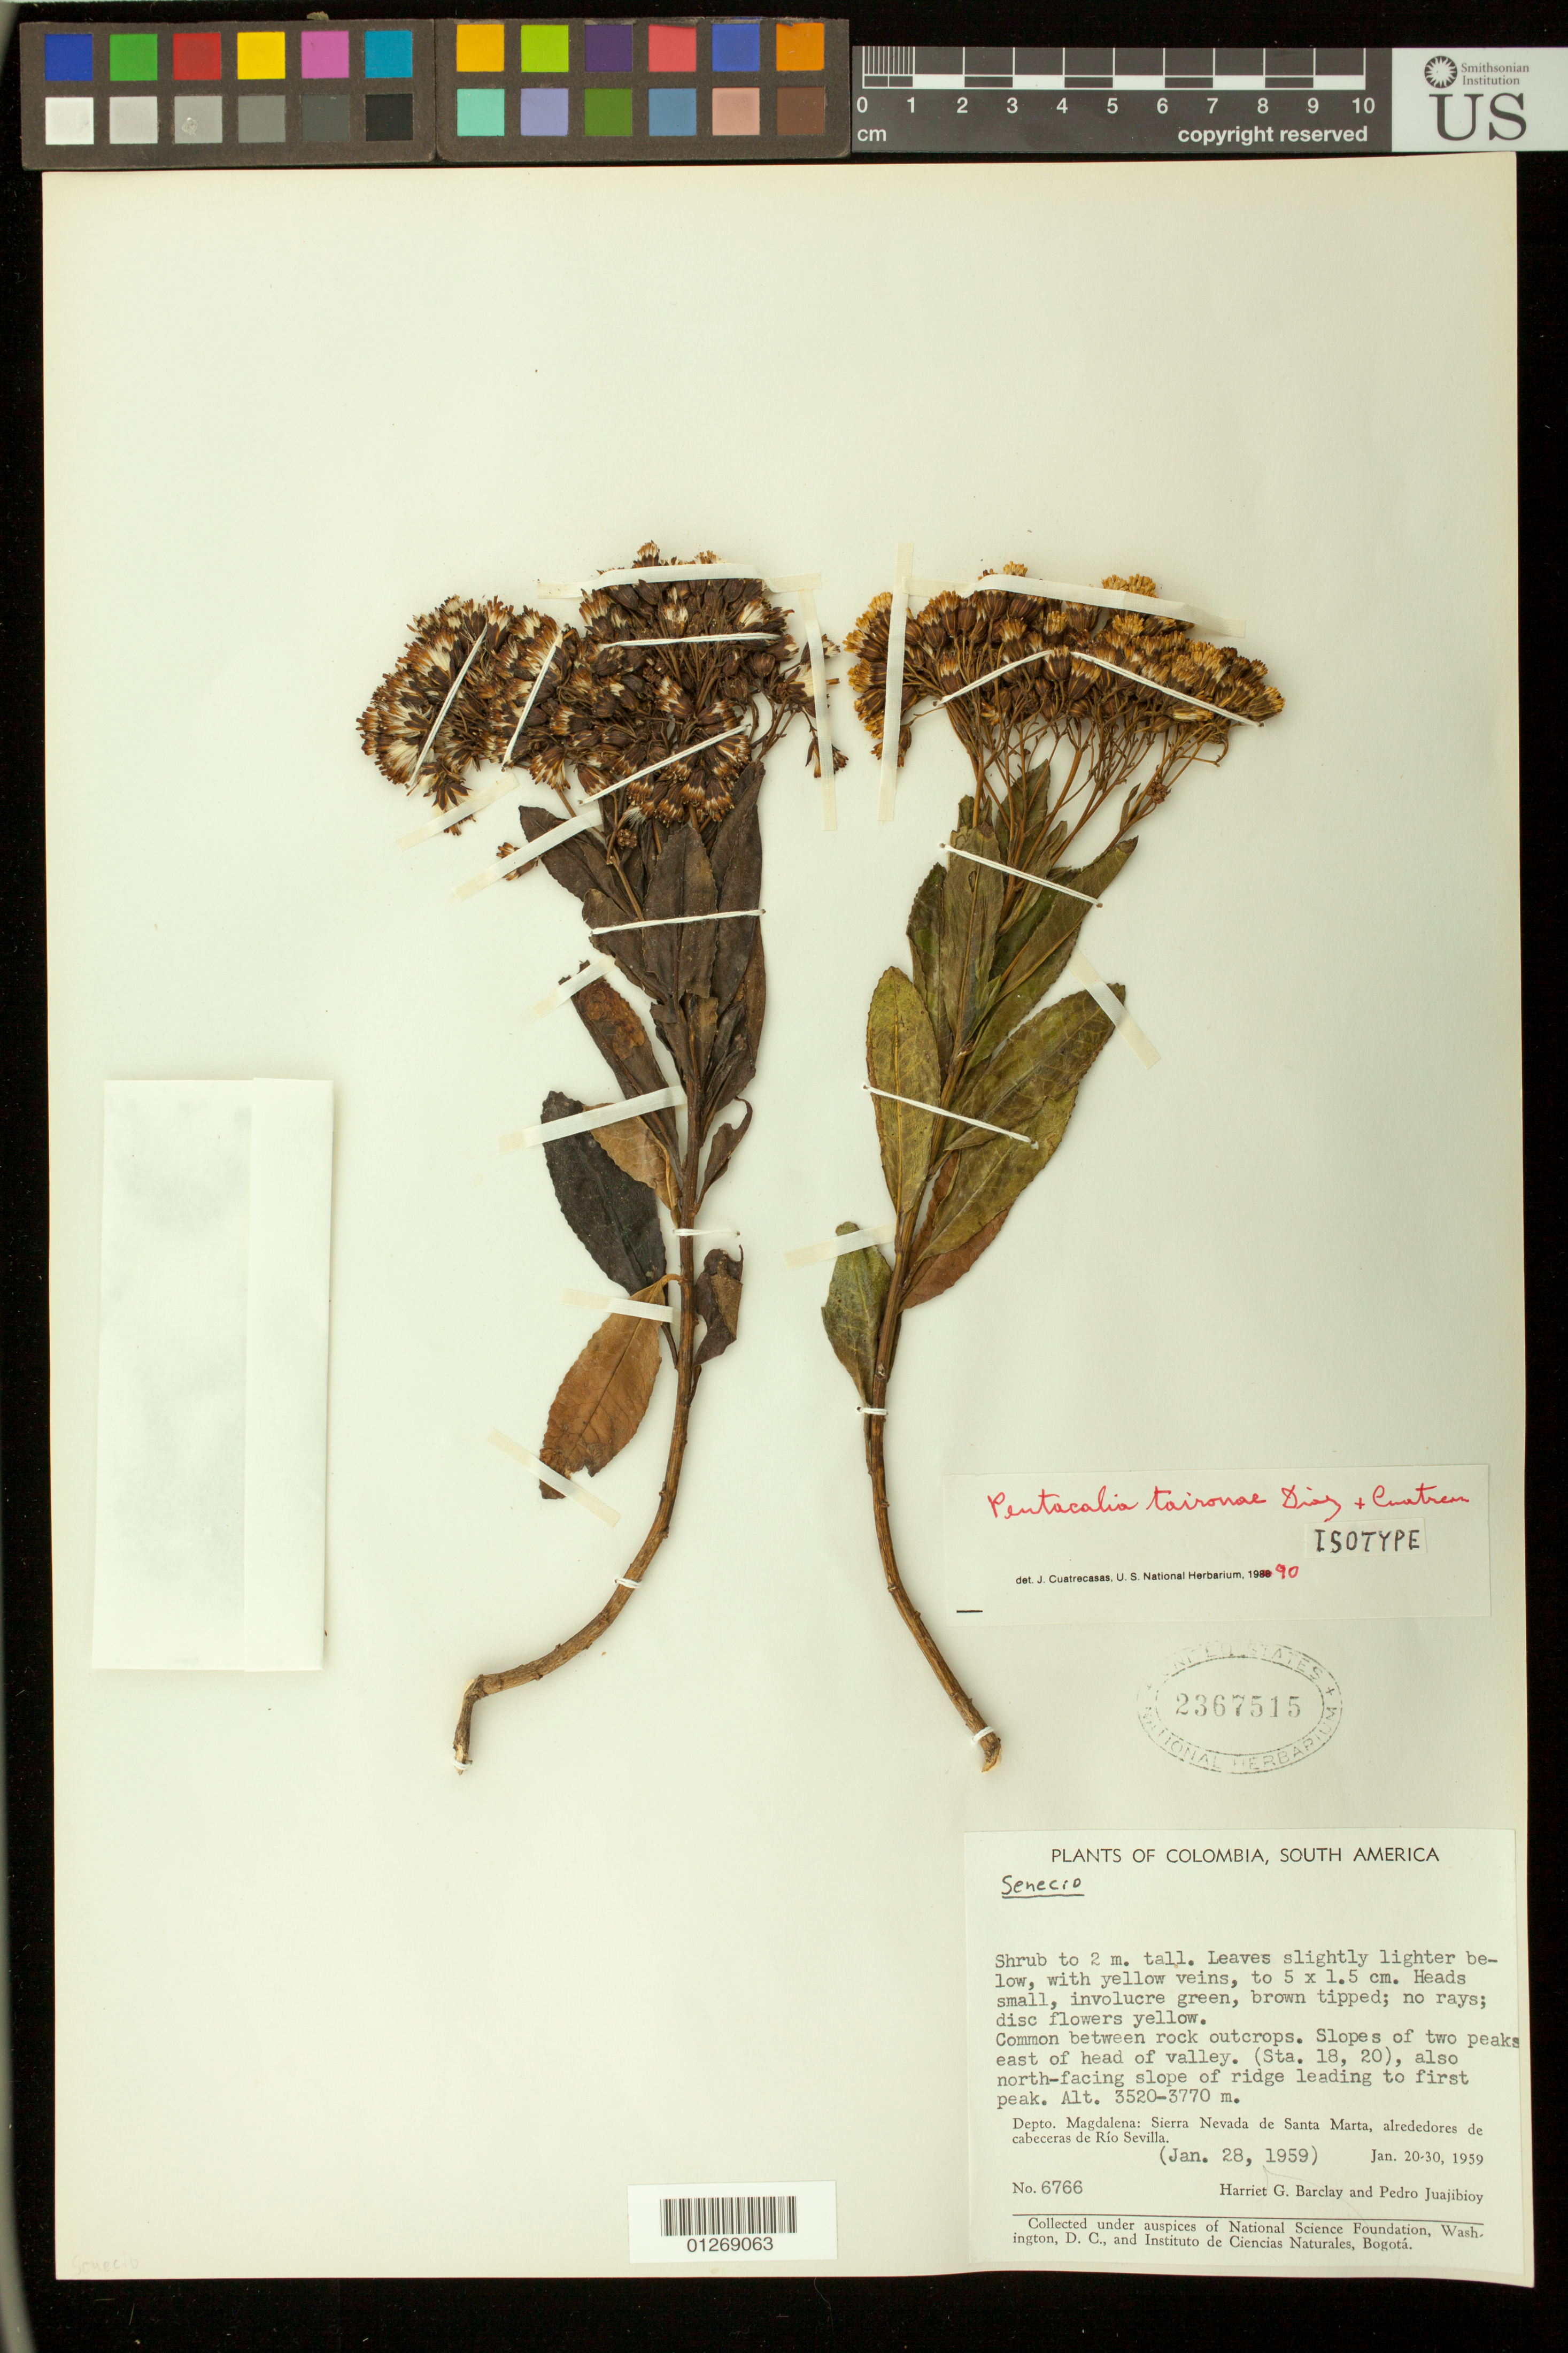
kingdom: Plantae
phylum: Tracheophyta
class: Magnoliopsida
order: Asterales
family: Asteraceae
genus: Pentacalia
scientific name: Pentacalia taironae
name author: S. Díaz & Cuatrec.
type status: Isotype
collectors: H. G. Barclay & P. Juajibioy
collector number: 6766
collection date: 1959-01-28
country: Colombia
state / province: Magdalena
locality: Dept. Magdalena: Sierra Nevada de Santa Marta, alrededores de cabeceras de Río Sevilla. Slopes of two peaks east of head of valley. (Sta. 18, 20), also north-facing slope of ridge leading to first peak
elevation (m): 3520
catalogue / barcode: US 2367515